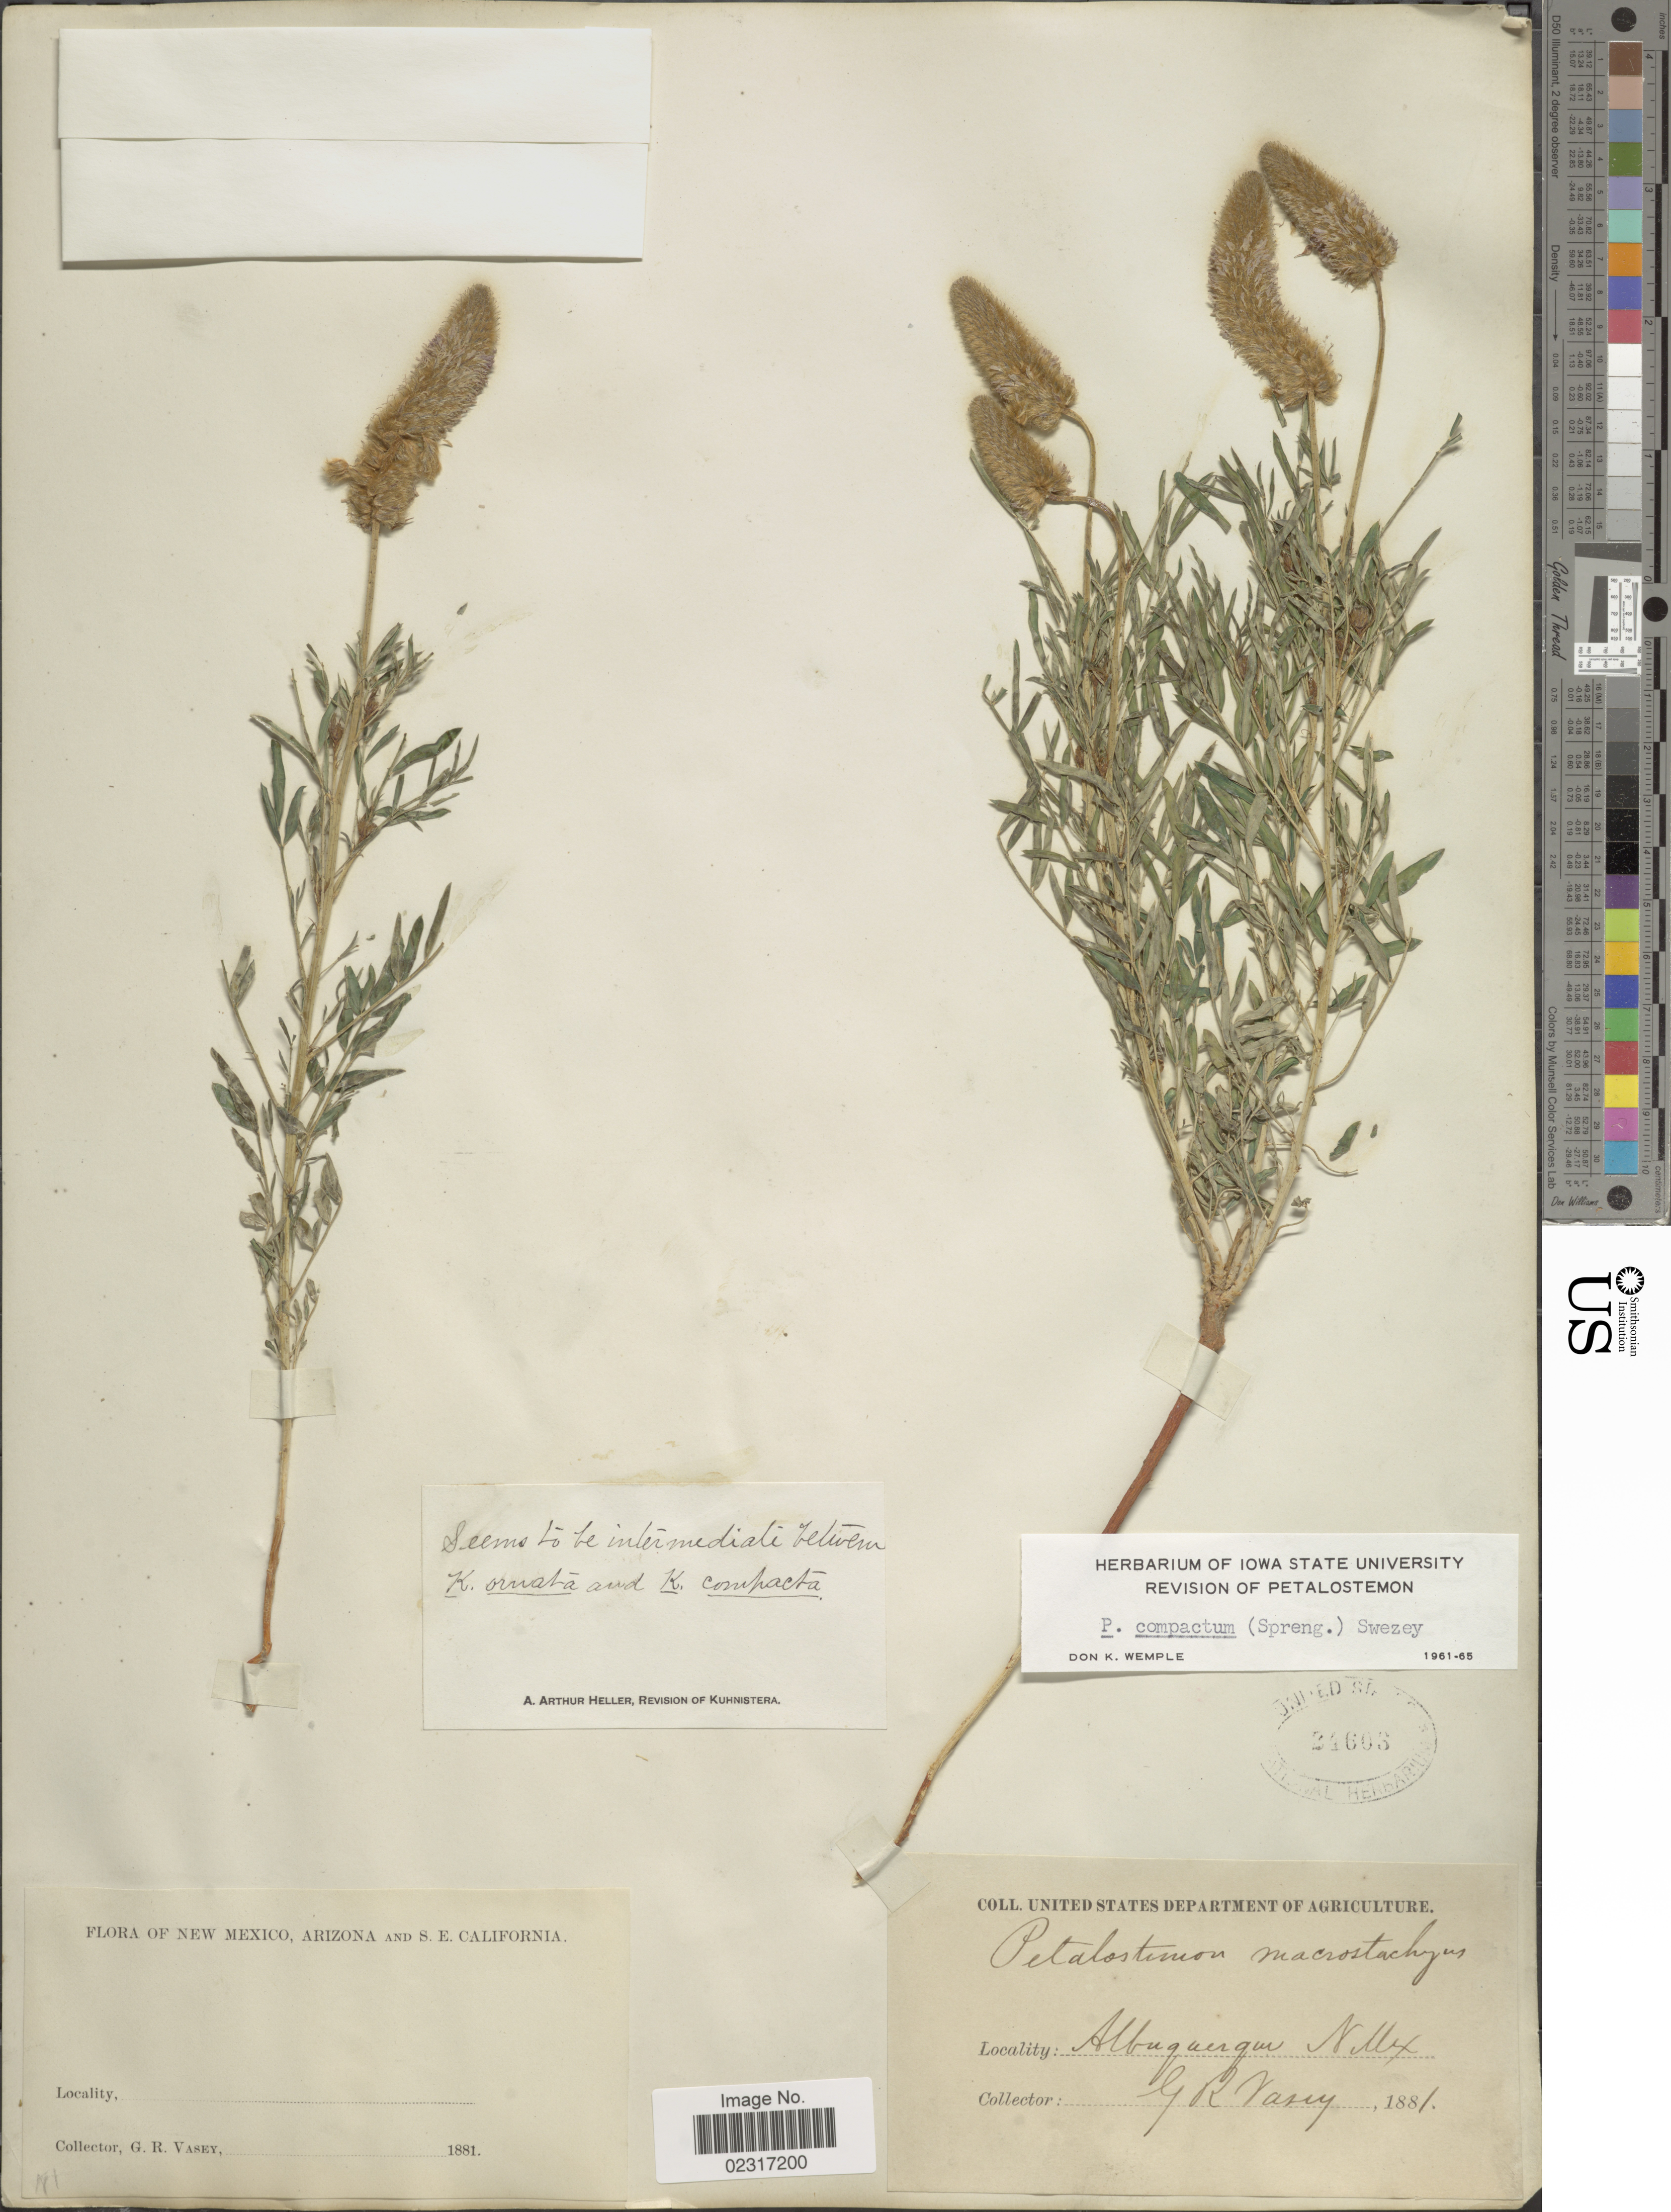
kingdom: Plantae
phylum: Tracheophyta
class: Magnoliopsida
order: Fabales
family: Fabaceae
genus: Dalea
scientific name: Dalea compacta var. pubescens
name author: (A. Gray) Barneby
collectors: G. R. Vasey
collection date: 1881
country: United States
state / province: New Mexico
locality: New Mexico. Albuquerque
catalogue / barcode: US 24603